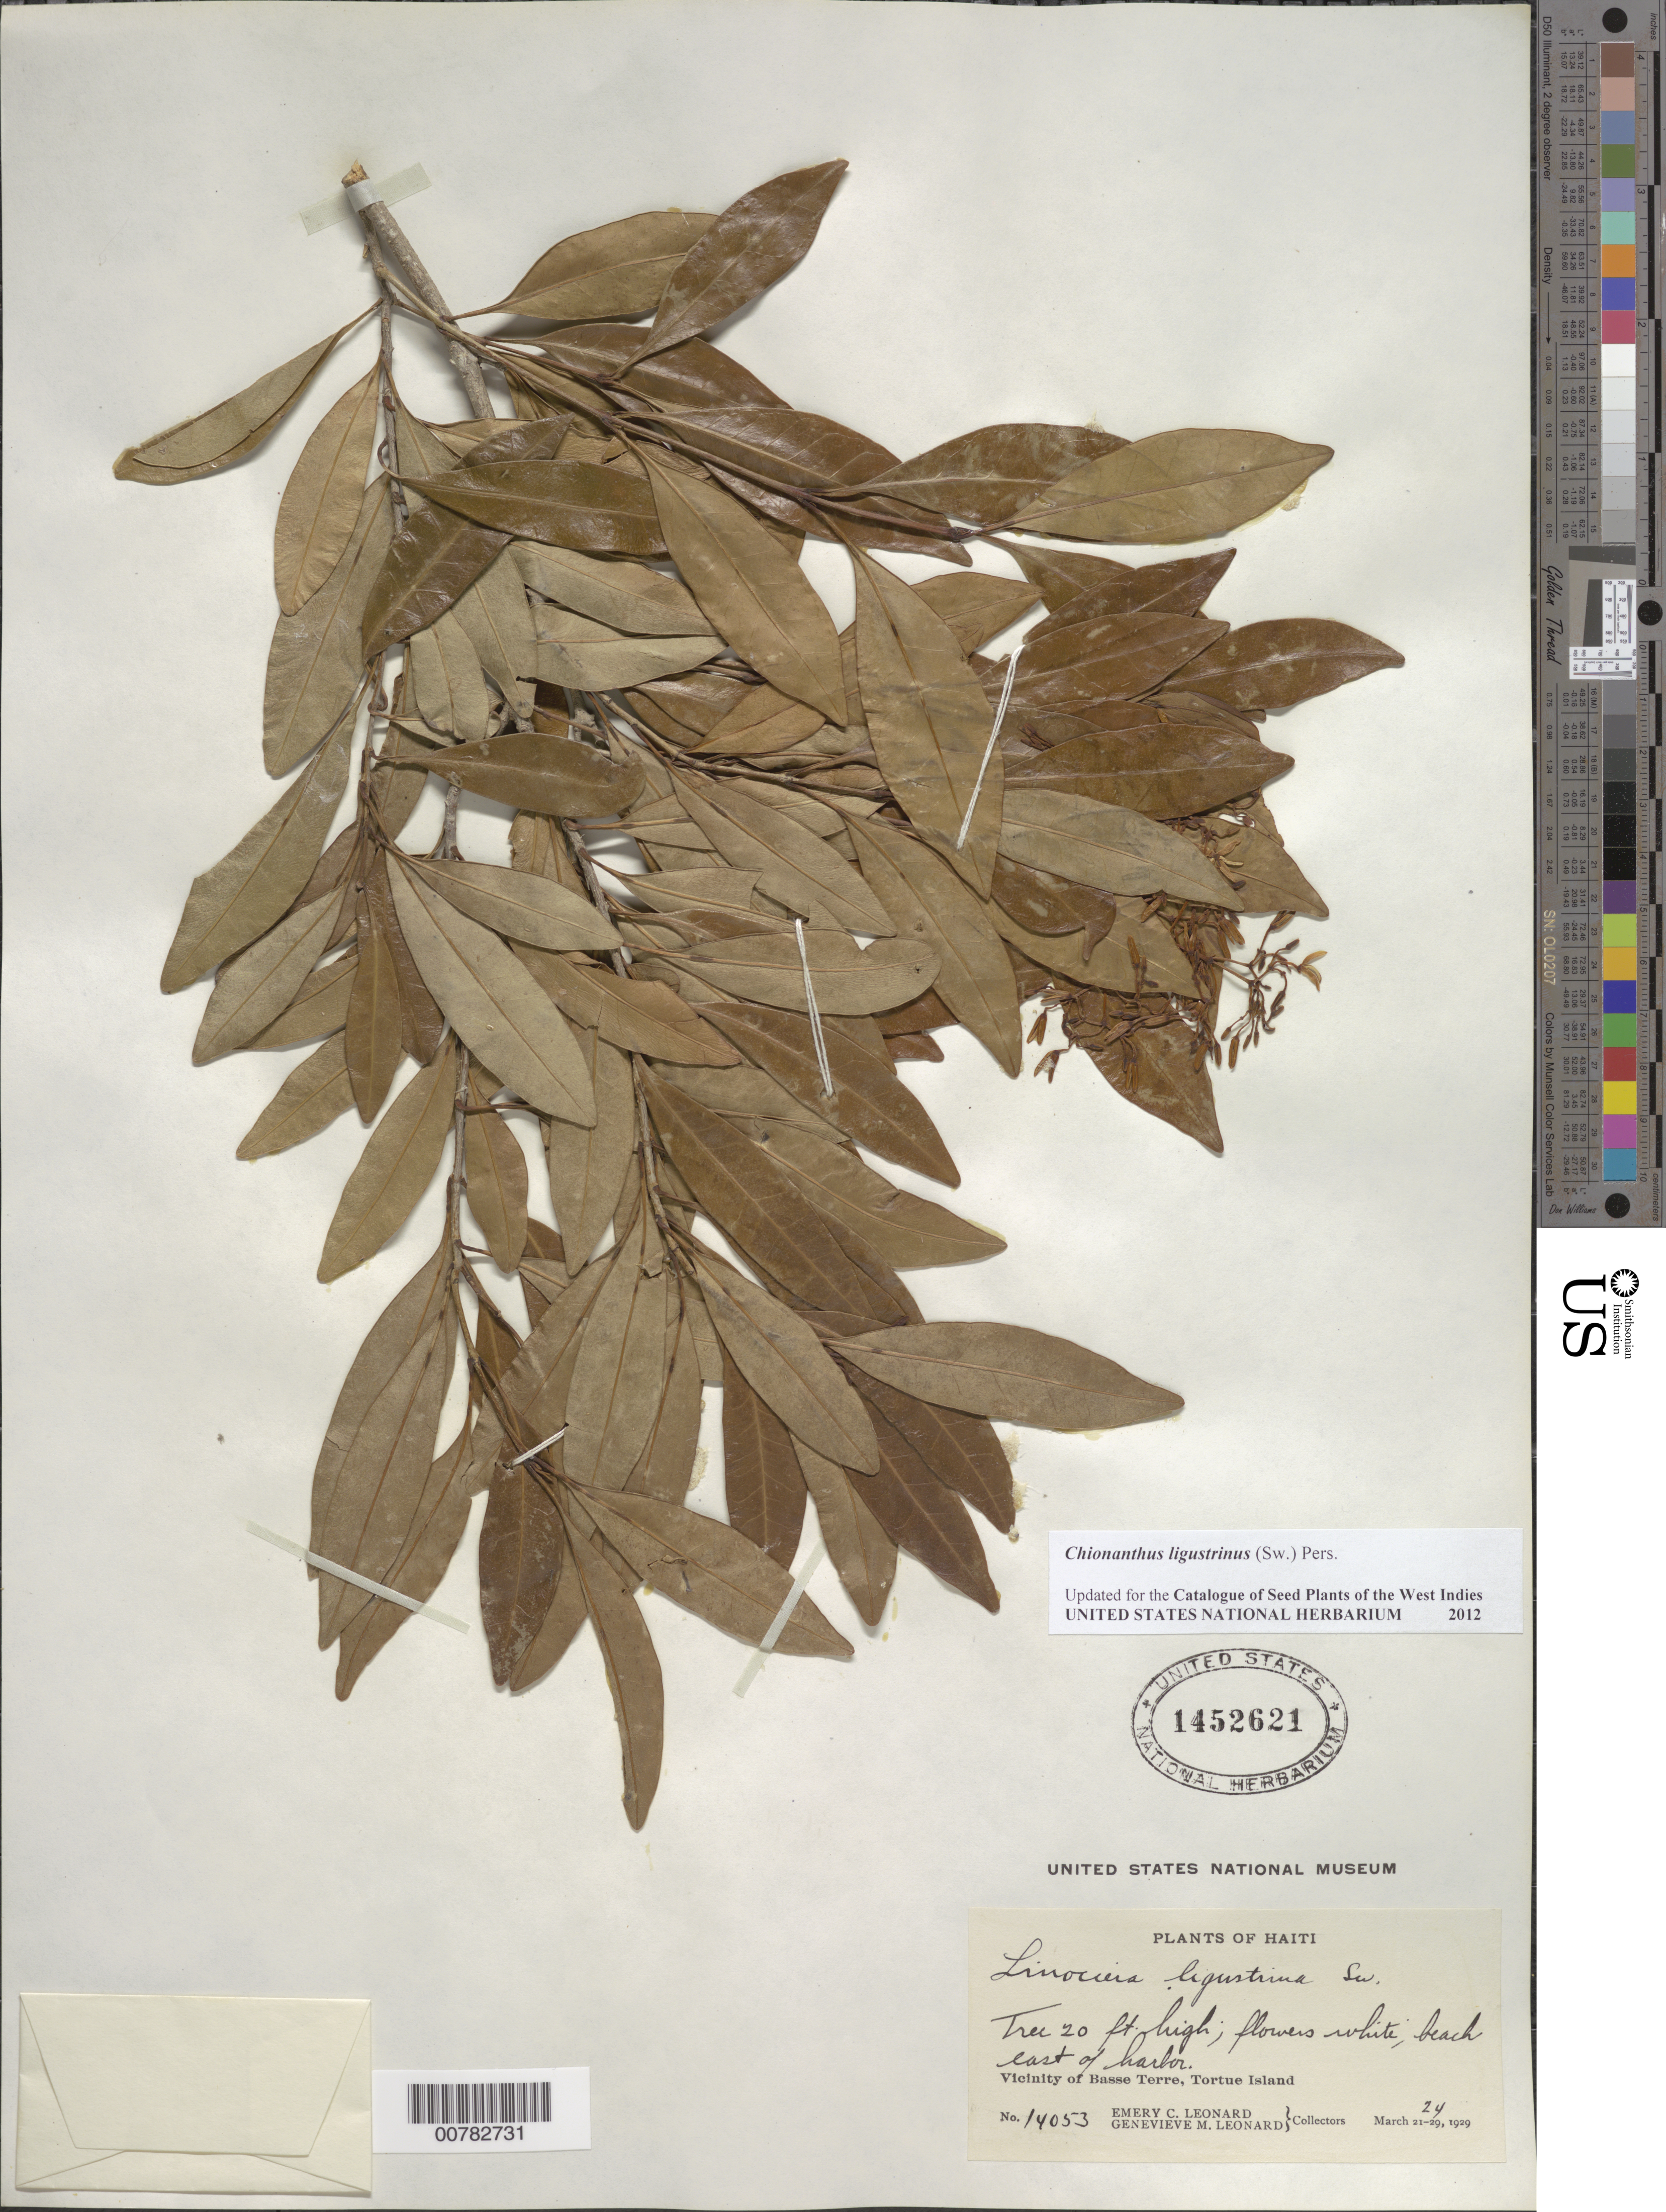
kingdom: Plantae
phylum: Tracheophyta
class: Magnoliopsida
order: Lamiales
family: Oleaceae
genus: Chionanthus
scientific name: Chionanthus ligustrinus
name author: (Sw.) Pers.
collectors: E. C. Leonard & G. M. Leonard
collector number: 14053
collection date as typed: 24 Mar 1929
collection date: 1929-03-24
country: Haiti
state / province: Nord-Óuest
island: Île de la Tortue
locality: Tortue Island, vicinity of Basse Terre, beach east of harbor.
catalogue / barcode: US 1452621